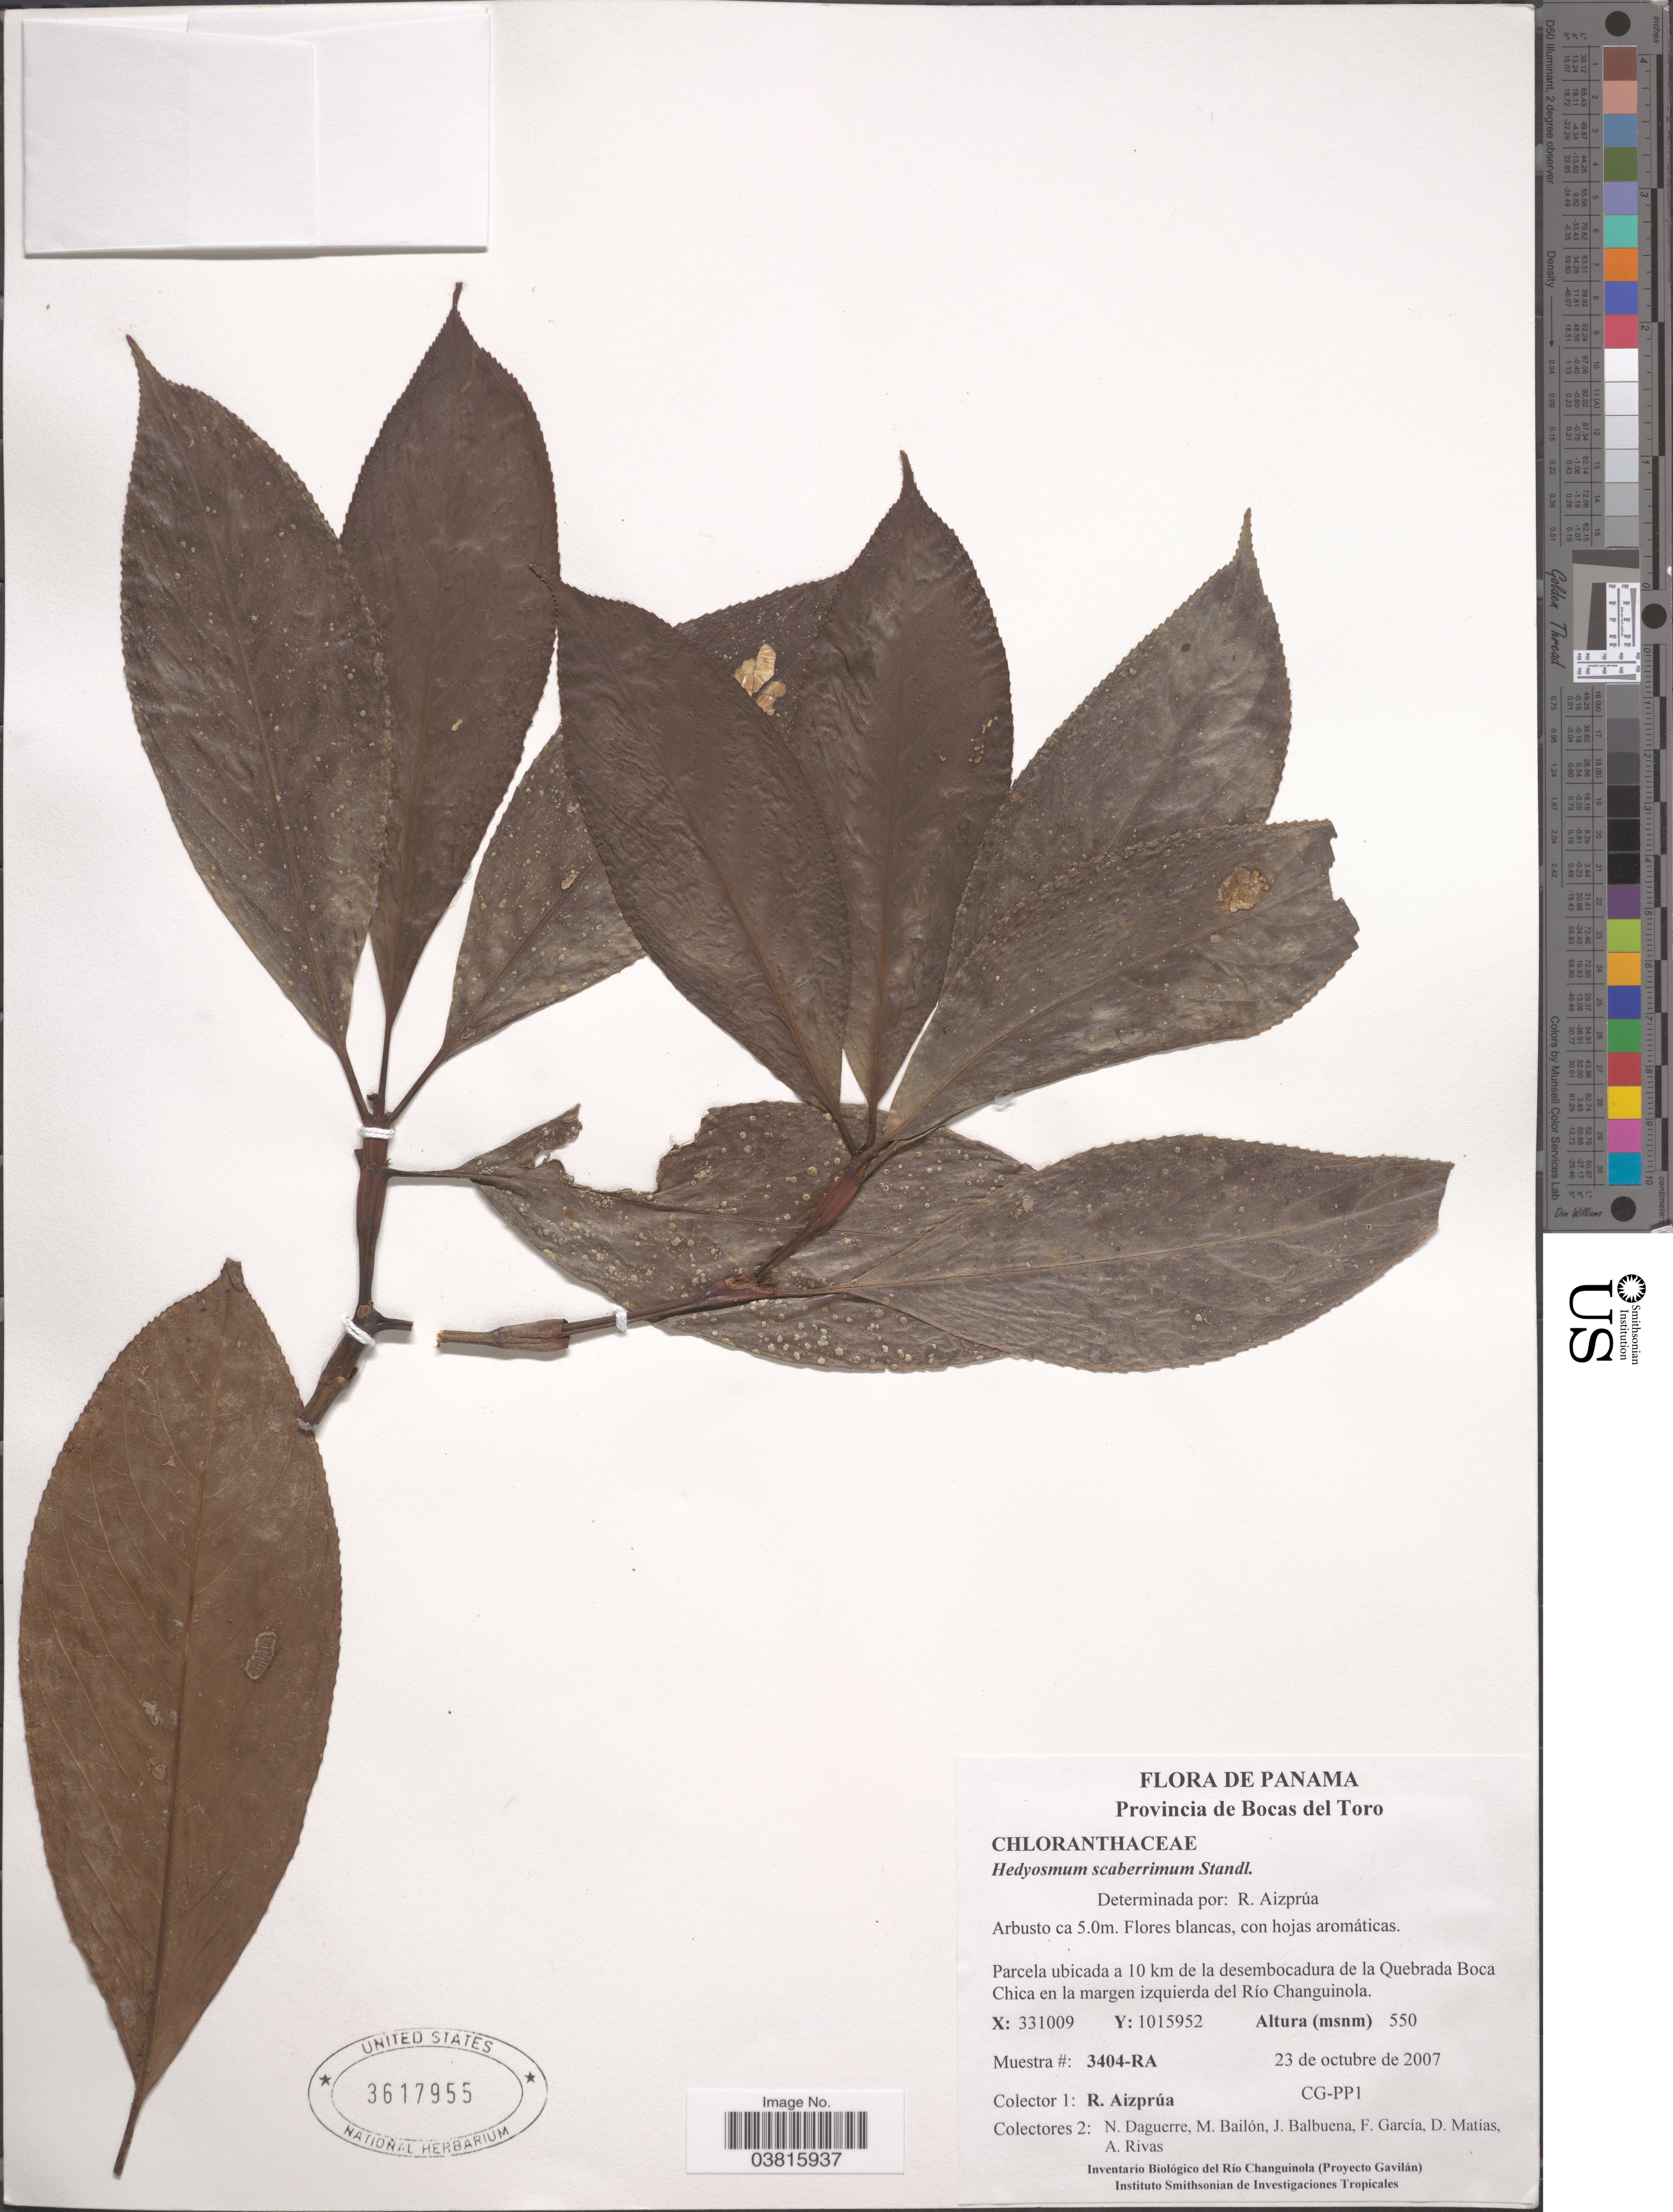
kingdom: Plantae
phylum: Tracheophyta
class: Magnoliopsida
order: Chloranthales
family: Chloranthaceae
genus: Hedyosmum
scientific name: Hedyosmum scaberrimum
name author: Standl.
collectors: R. Aizprúa, N. Daguerre, M. Bailón, J. Balbuena & et al.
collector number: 3404-RA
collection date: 2007-10-23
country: Panama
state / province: Bocas del Toro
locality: Parcela ubicada a 10 km de la desembocadura de la Quebrada Boca Chica en la margen izquierda del Río Changuinola.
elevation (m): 550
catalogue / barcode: US 3617955